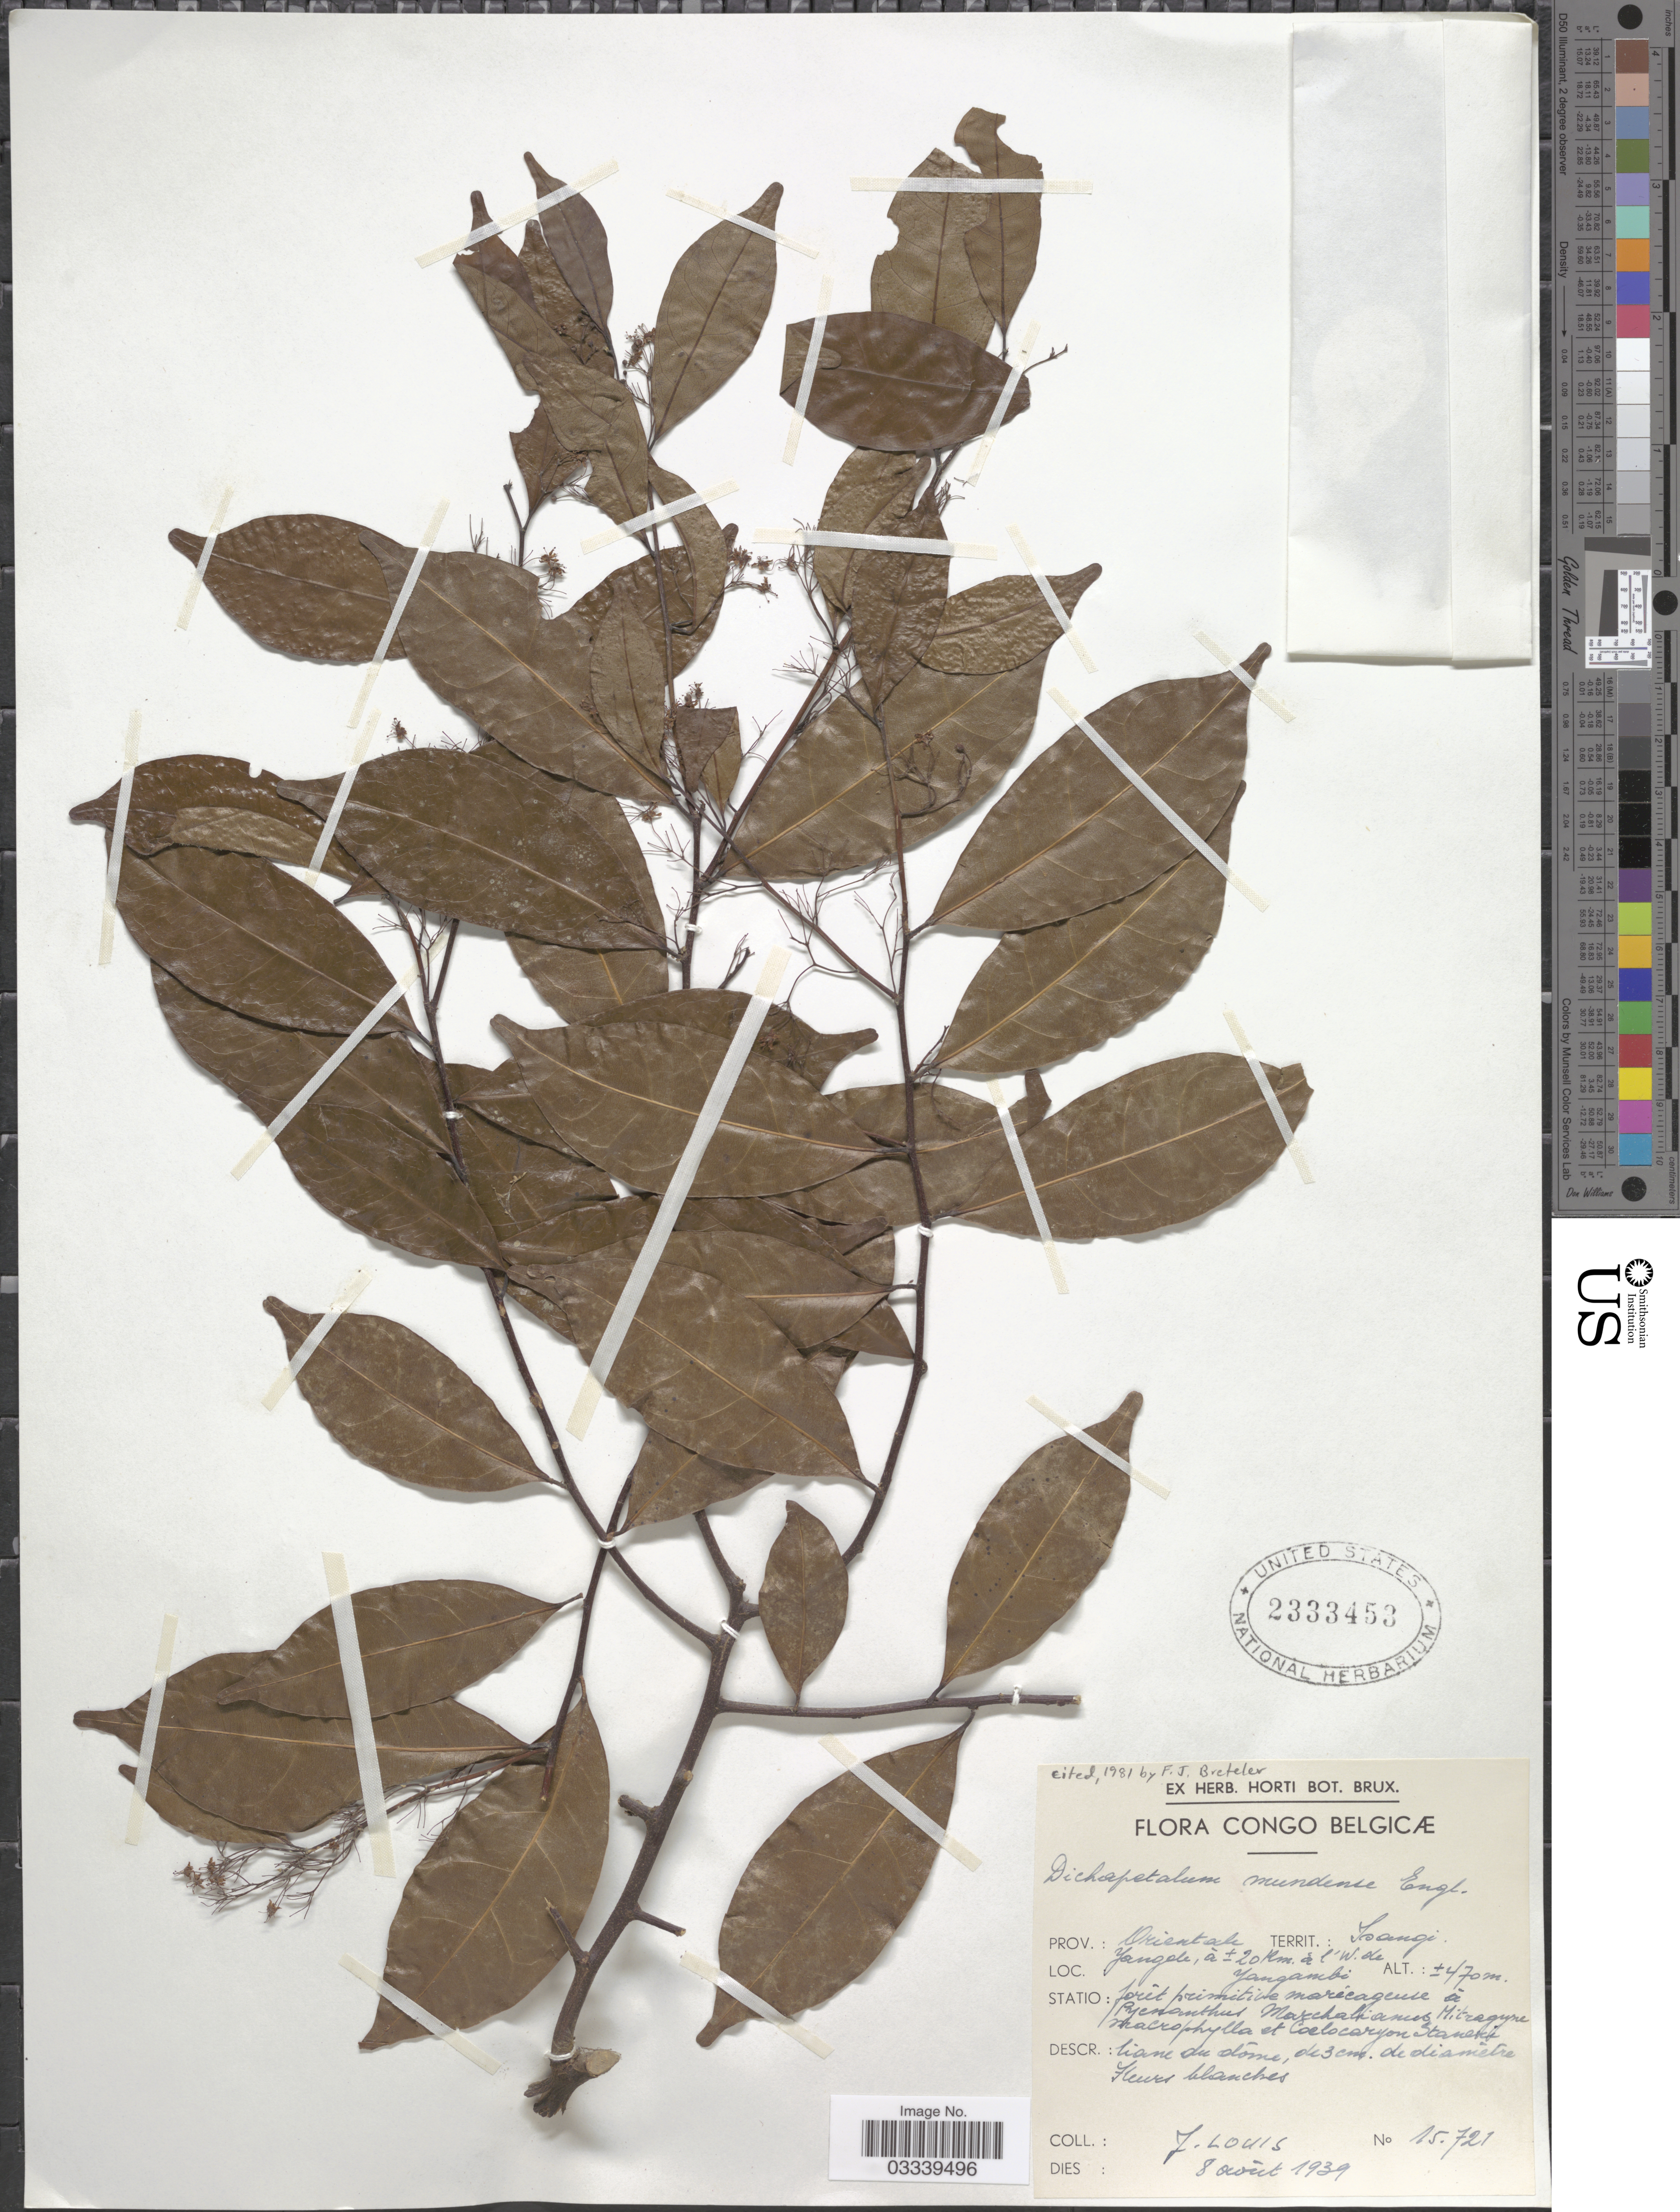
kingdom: Plantae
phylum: Tracheophyta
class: Magnoliopsida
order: Malpighiales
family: Dichapetalaceae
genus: Dichapetalum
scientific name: Dichapetalum mundense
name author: Engl.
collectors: J. Louis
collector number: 15721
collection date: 1939-08-08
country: Congo, Democratic Republic of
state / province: Tshopo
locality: Congo Belgicæ. Territ.: Isangi. Yangole, á ± 20 Km. á l'W. de Yangambi.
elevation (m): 470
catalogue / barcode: US 2333453